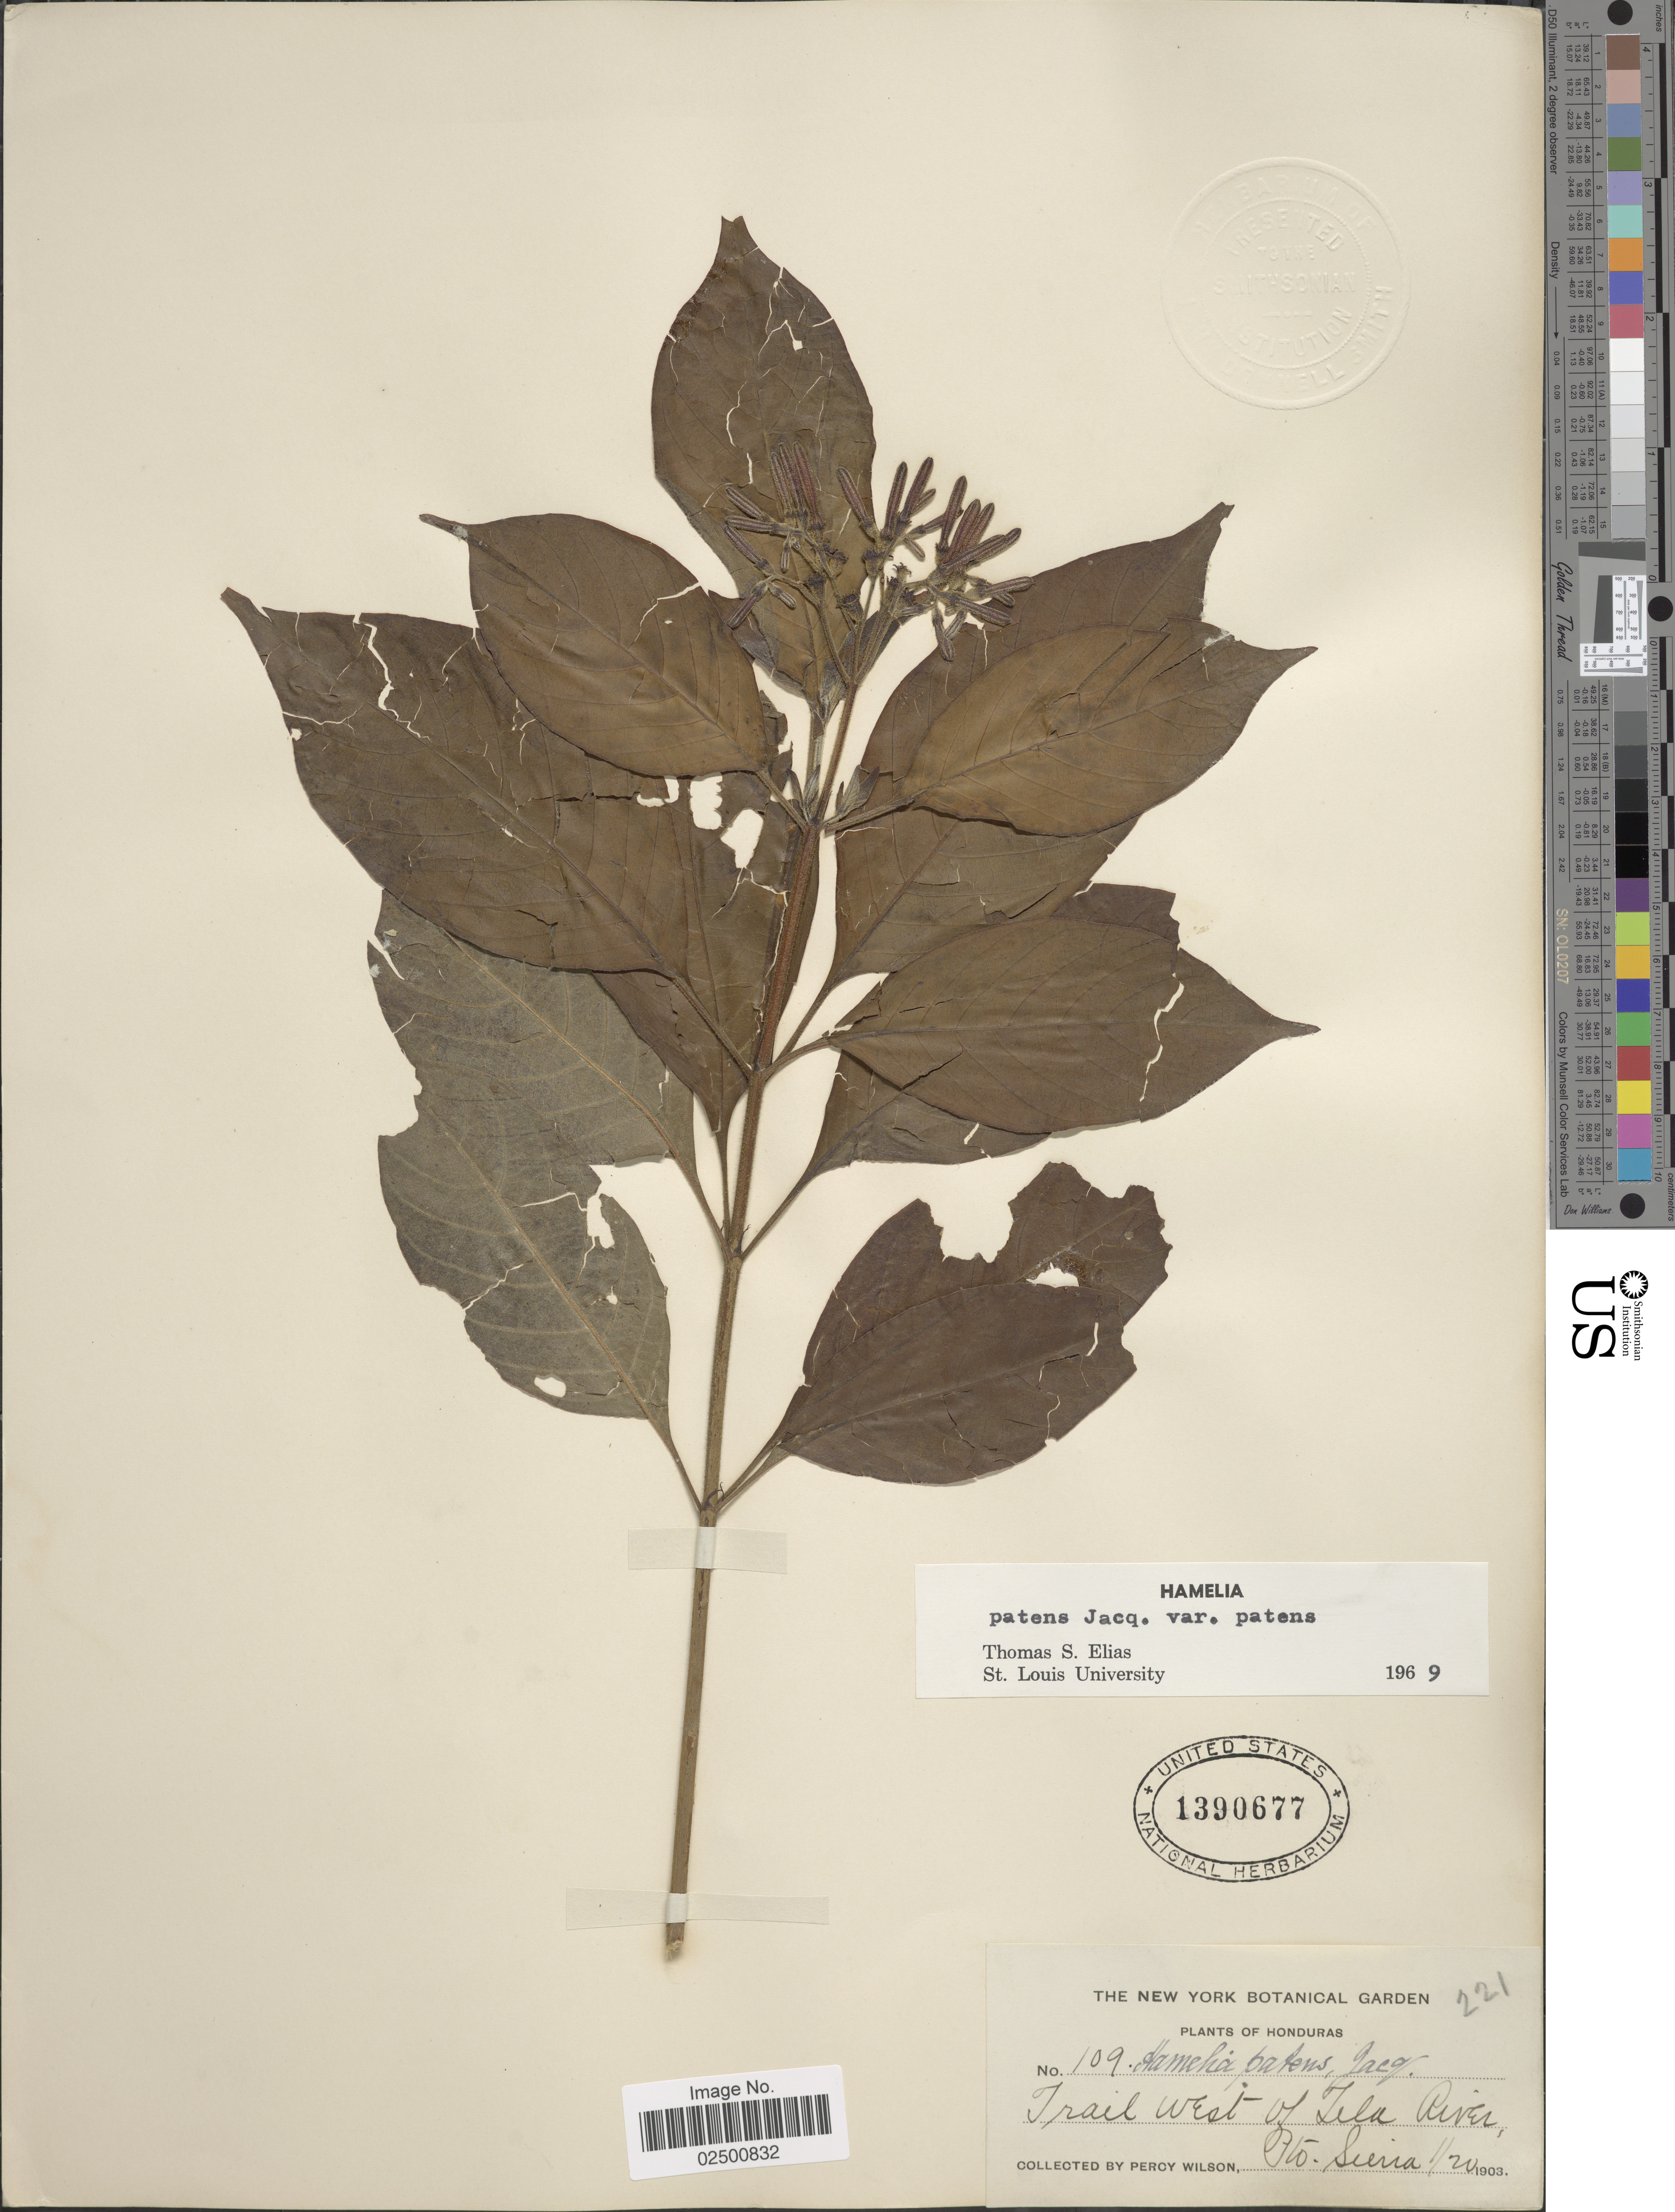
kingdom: Plantae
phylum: Tracheophyta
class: Magnoliopsida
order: Gentianales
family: Rubiaceae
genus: Hamelia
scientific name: Hamelia patens var. patens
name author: Jacq.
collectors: P. Wilson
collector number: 109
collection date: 1903-01-20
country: Honduras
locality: Trail west of Tela River, Pto. Sierra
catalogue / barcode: US 1390677